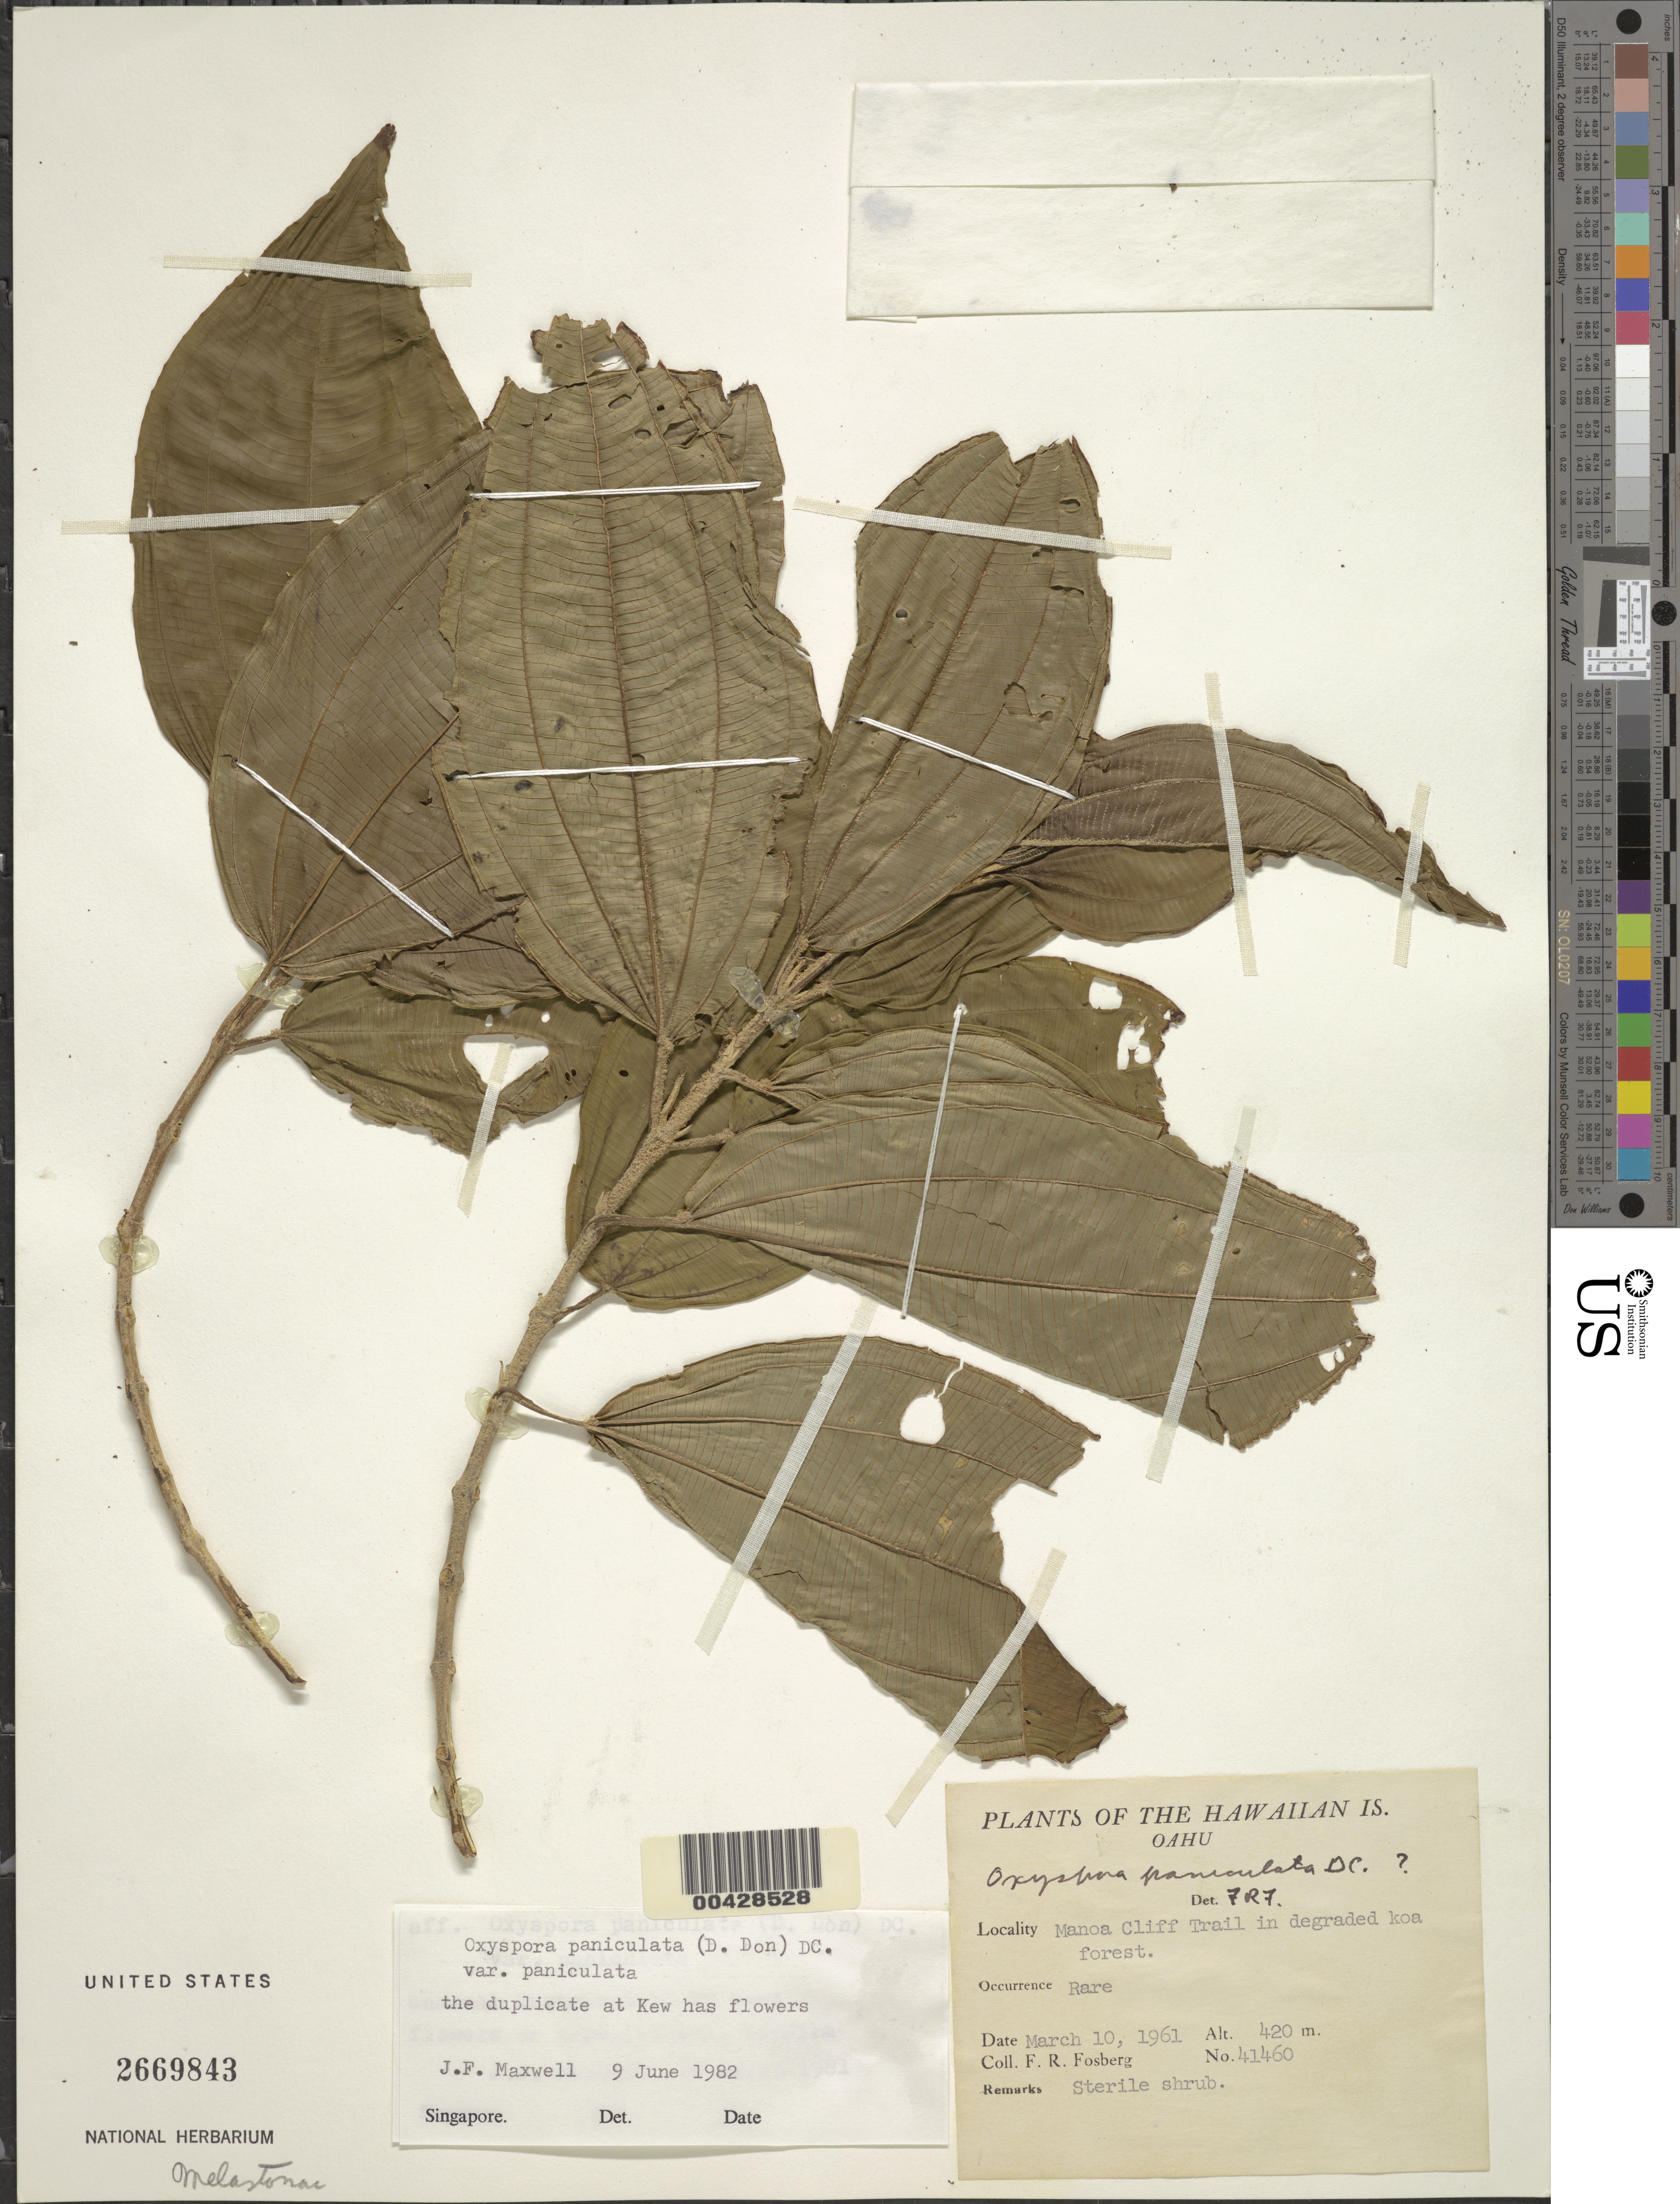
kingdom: Plantae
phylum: Tracheophyta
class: Magnoliopsida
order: Myrtales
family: Melastomataceae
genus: Oxyspora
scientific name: Oxyspora paniculata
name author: (D. Don) DC.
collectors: F. R. Fosberg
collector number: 41460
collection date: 1961-03-10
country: United States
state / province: Hawaii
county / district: Honolulu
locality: The Hawaiian Is. Oahu. Manoa Cliff Trail.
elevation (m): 420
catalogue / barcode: US 2669843